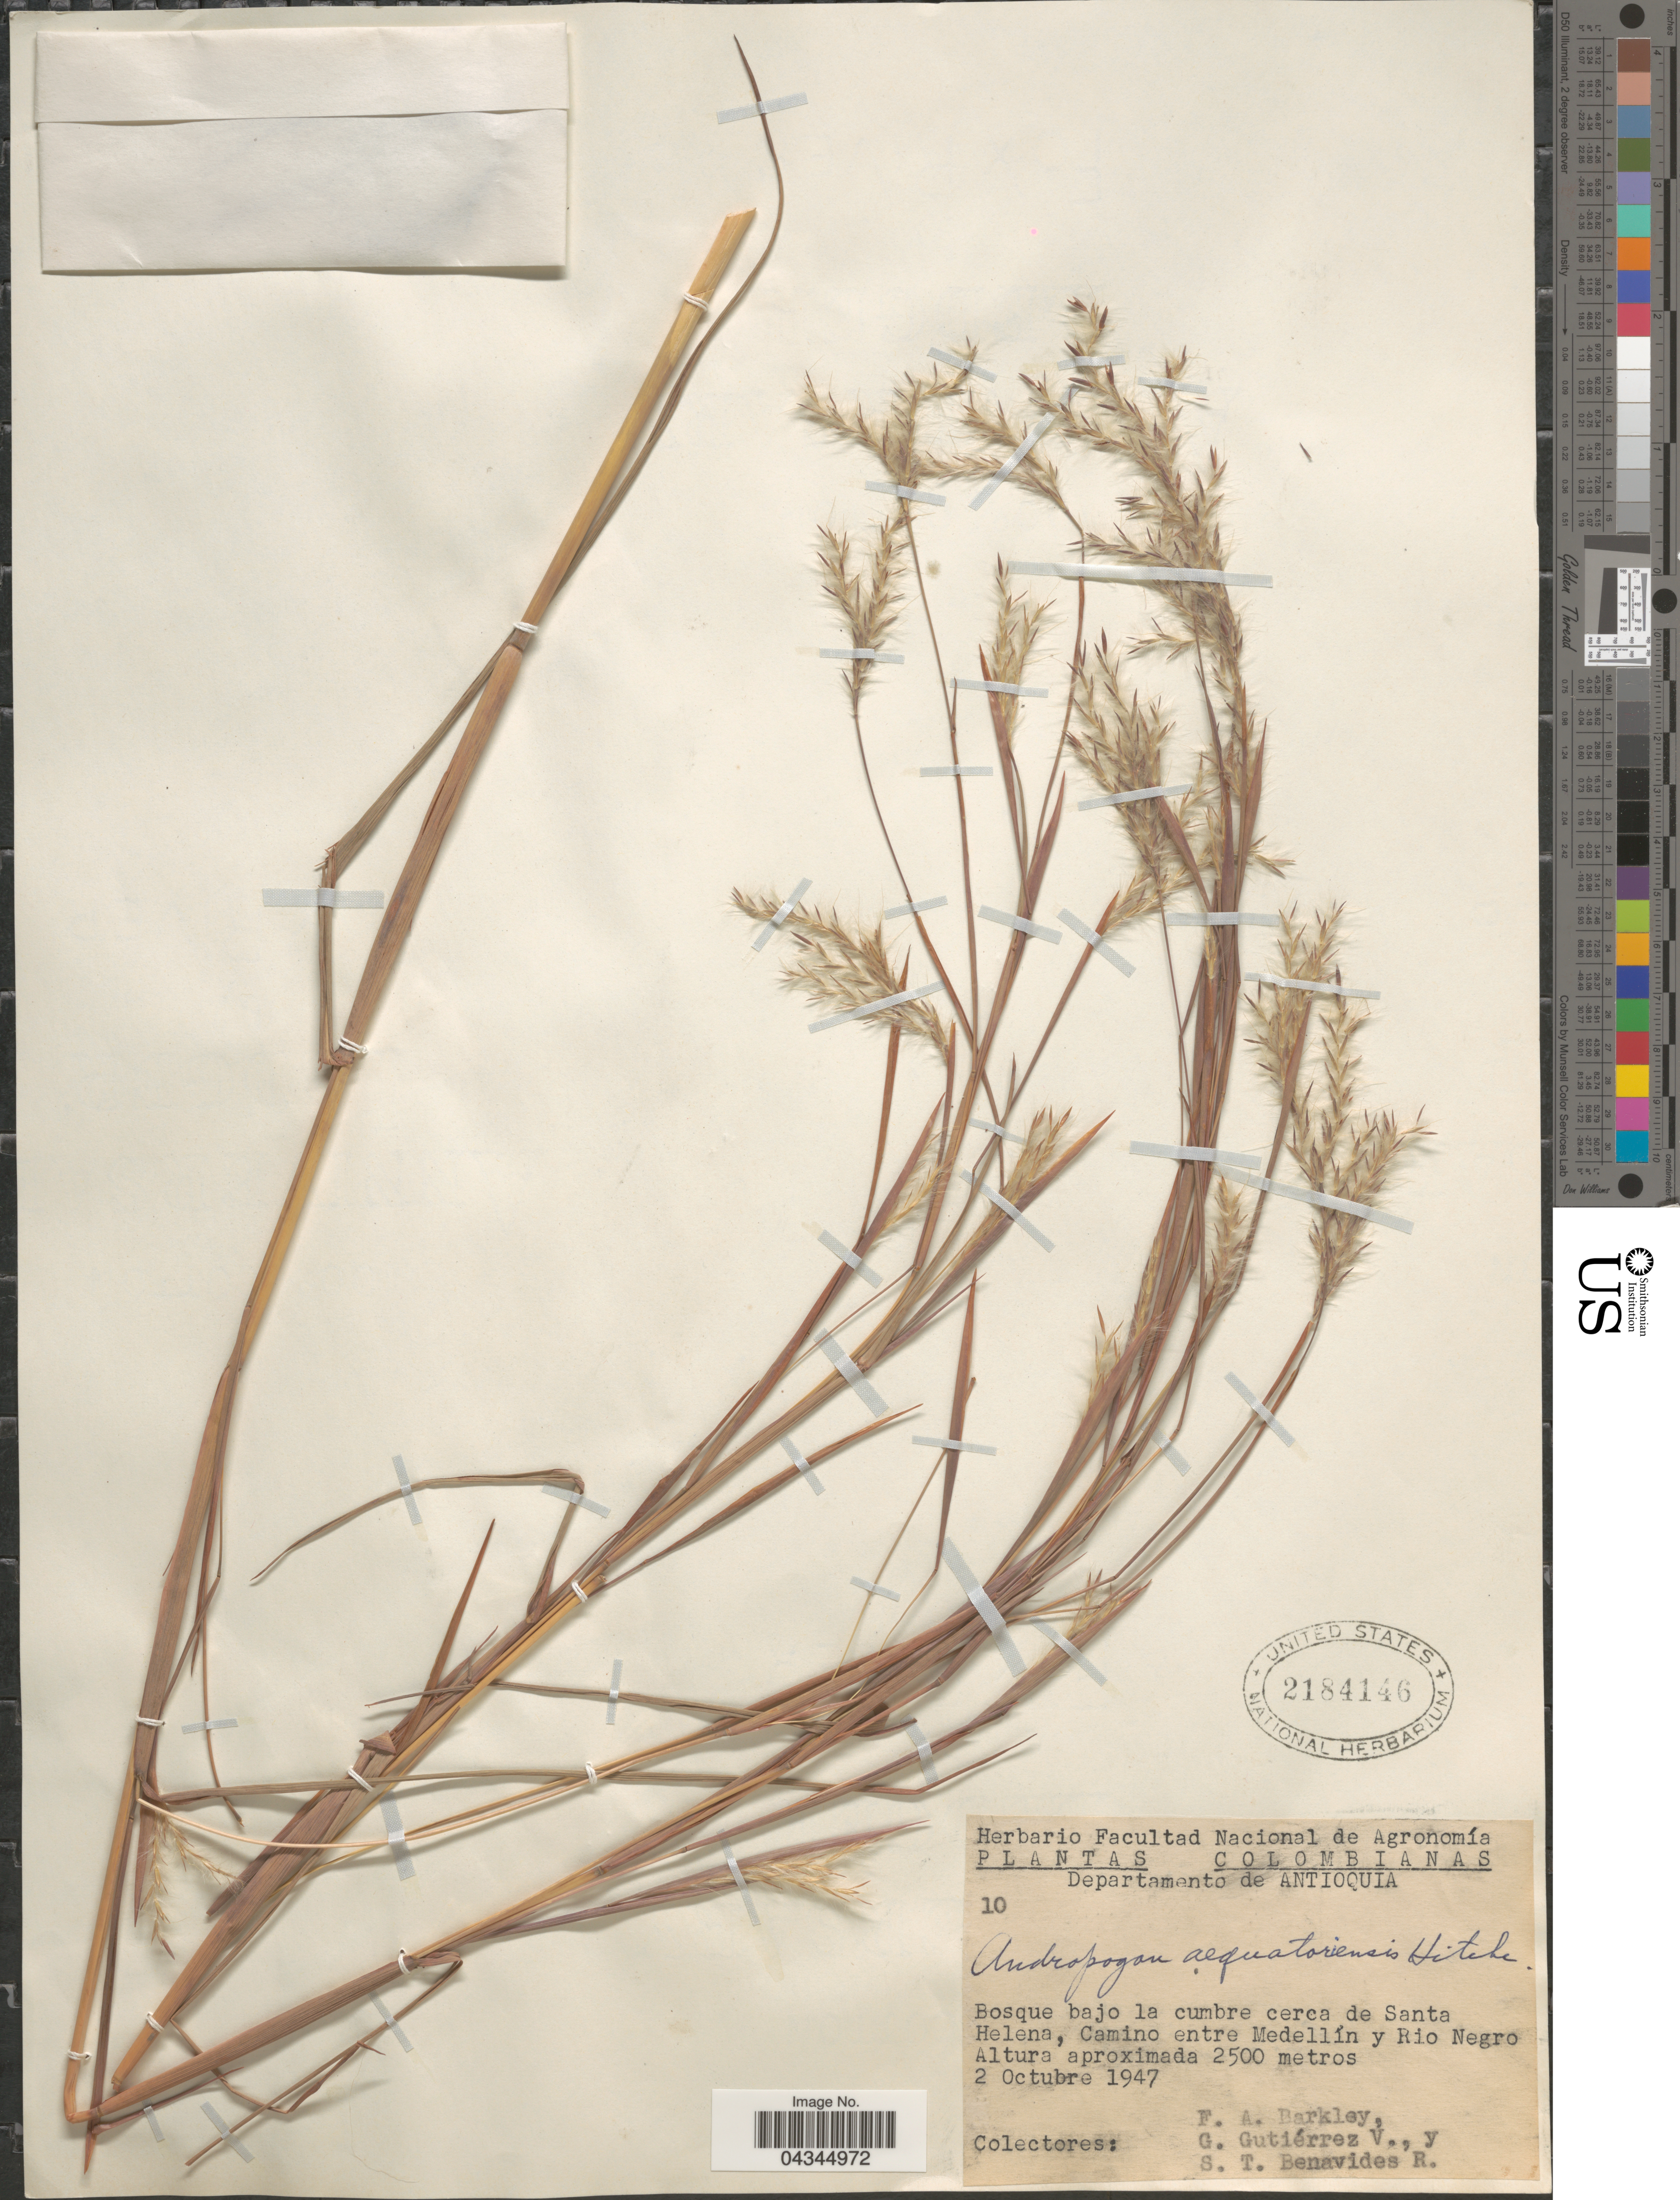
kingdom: Plantae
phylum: Tracheophyta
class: Liliopsida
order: Poales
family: Poaceae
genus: Andropogon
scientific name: Andropogon aequatoriensis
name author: Hitchc.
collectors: F. A. Barkley, G. Gutiérrez V. & S. Benavides R.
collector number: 10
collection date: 1947-10-02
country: Colombia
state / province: Antioquia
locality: Departamento de Antioquia. Bosque bajo la cumbre cerca de Santa Helena, Camino entre Medellín y Rio Negro.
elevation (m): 2500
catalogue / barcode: US 2184146